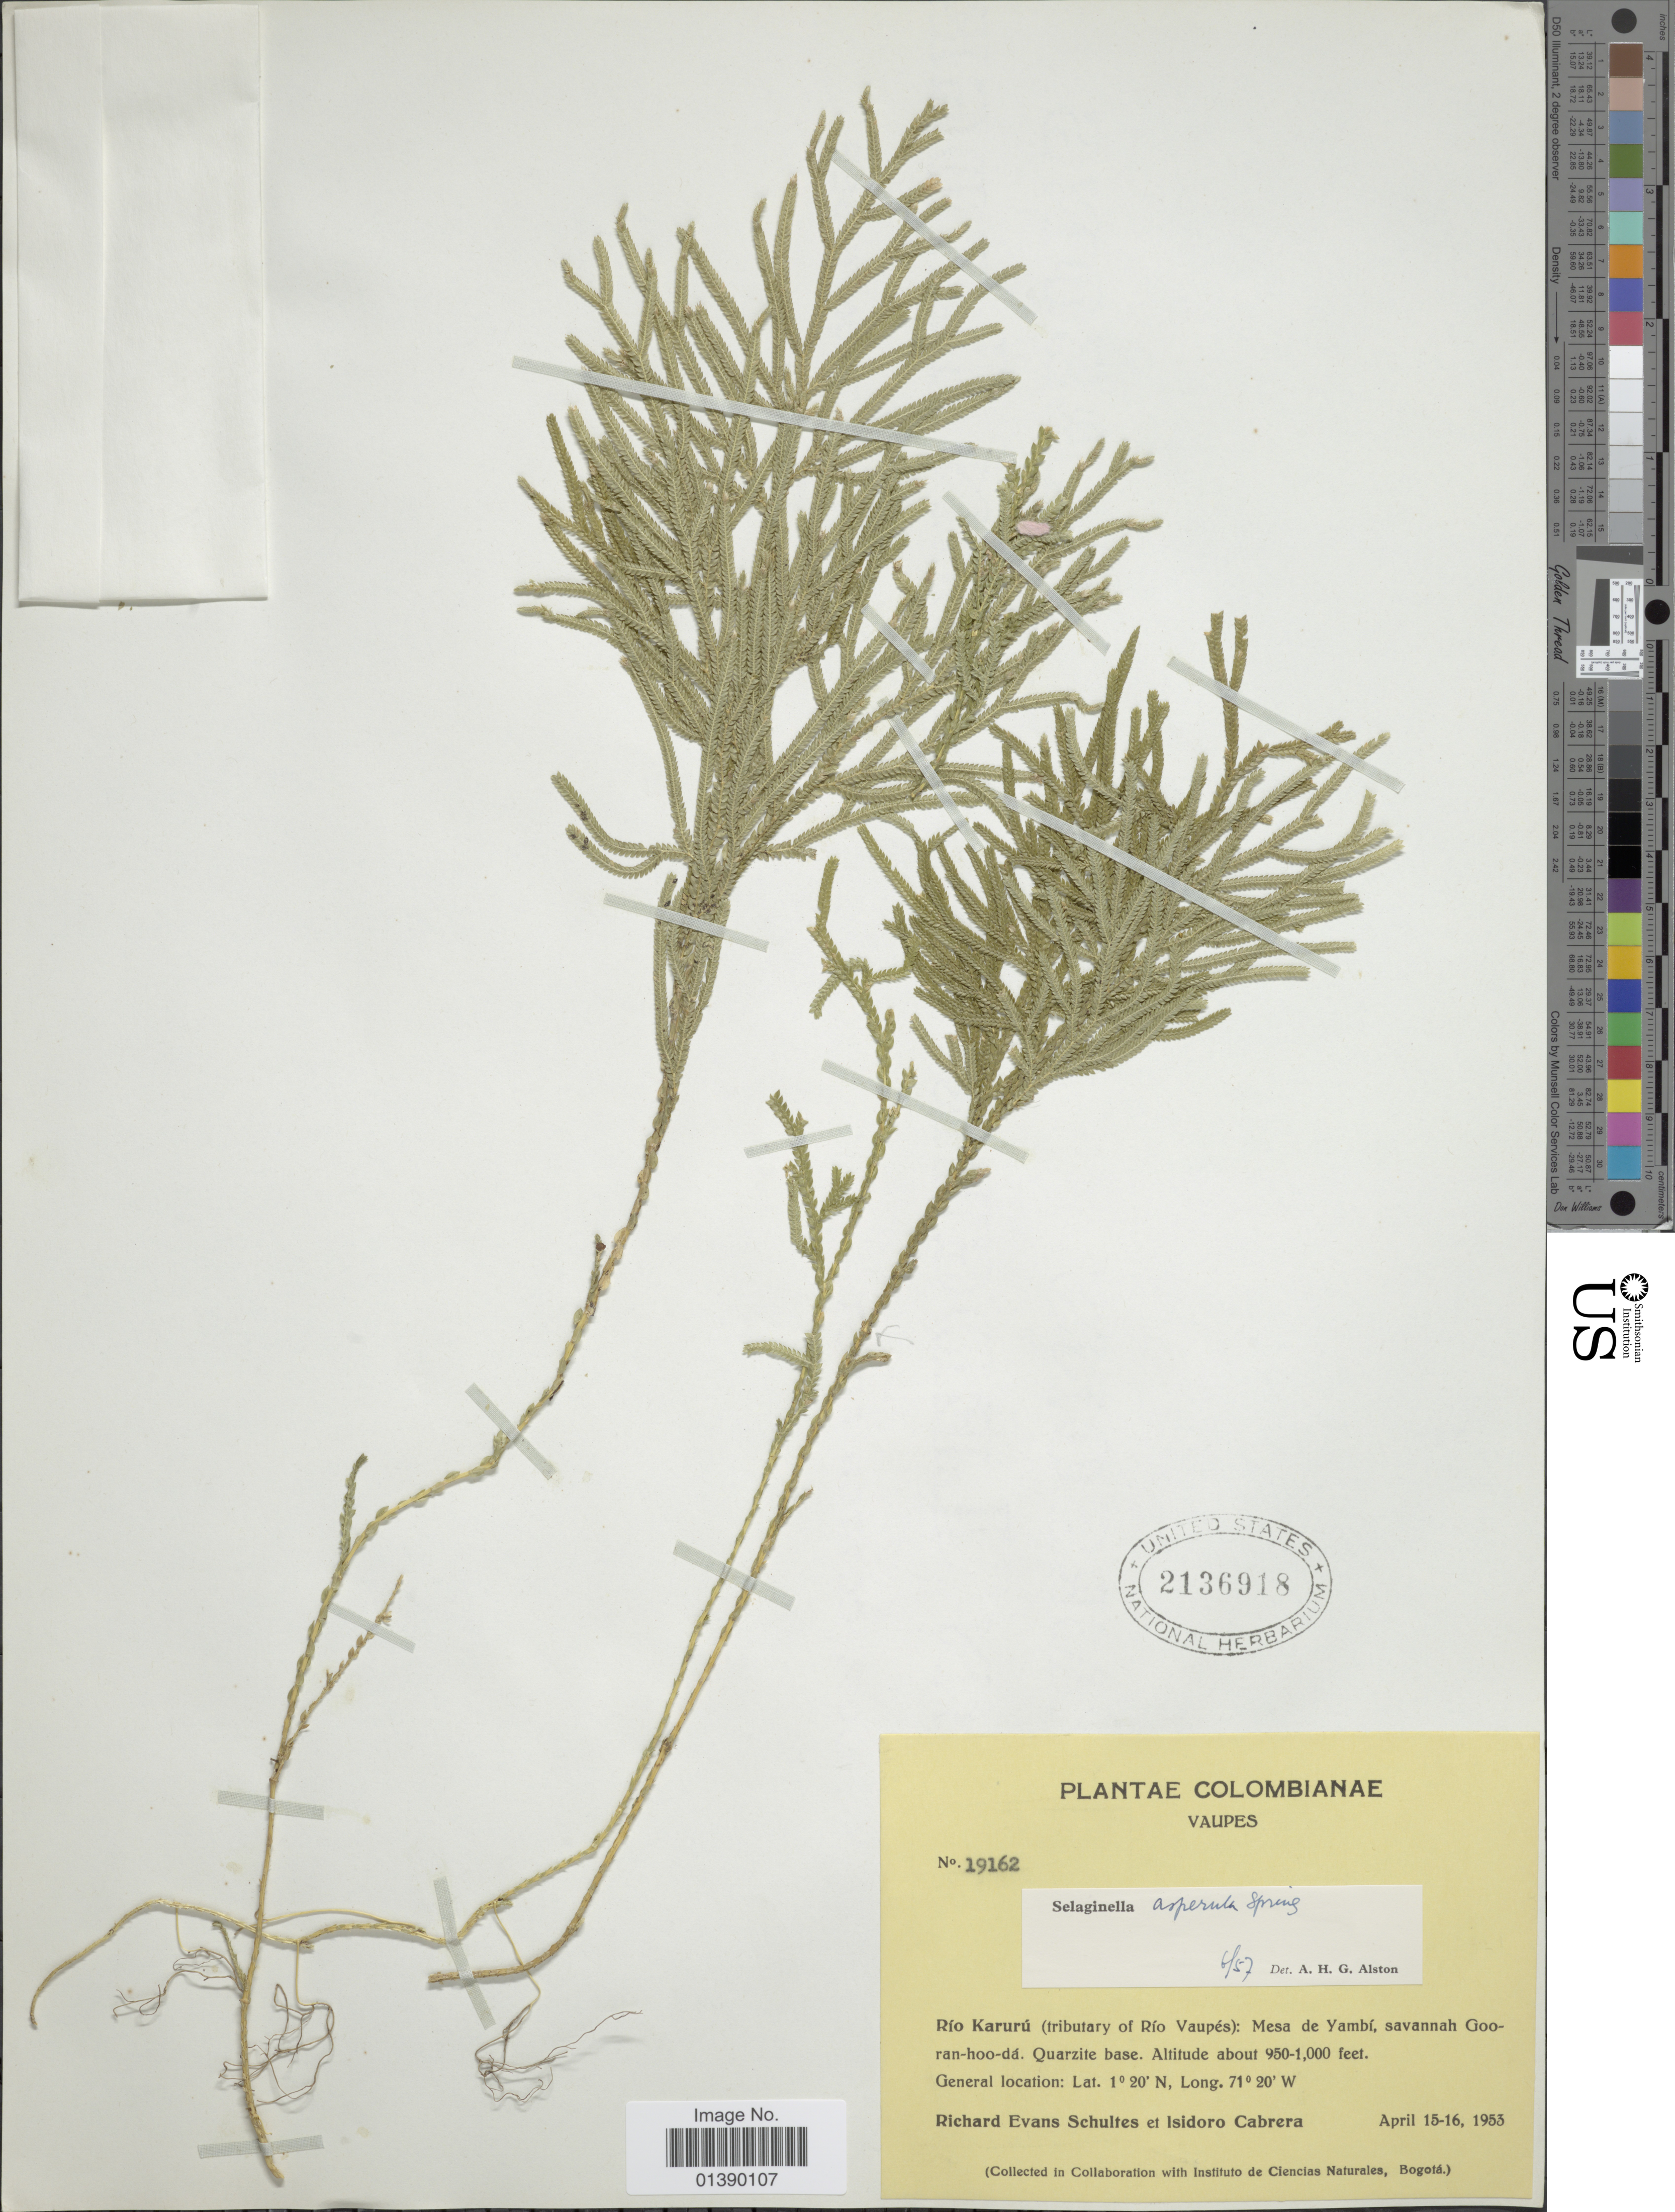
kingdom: Plantae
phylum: Tracheophyta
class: Lycopodiopsida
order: Selaginellales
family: Selaginellaceae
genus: Selaginella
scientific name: Selaginella asperula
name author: Spring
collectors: R. E. Schultes & I. Cabrera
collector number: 19162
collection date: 1953-04-15/1953-04-16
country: Colombia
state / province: Vaupés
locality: Rio Karurú (tributary of Río Vaupés): Mesa de Yambí, savannah Gooran-hoo-dá. Quarzite base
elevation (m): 290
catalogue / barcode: US 2136918